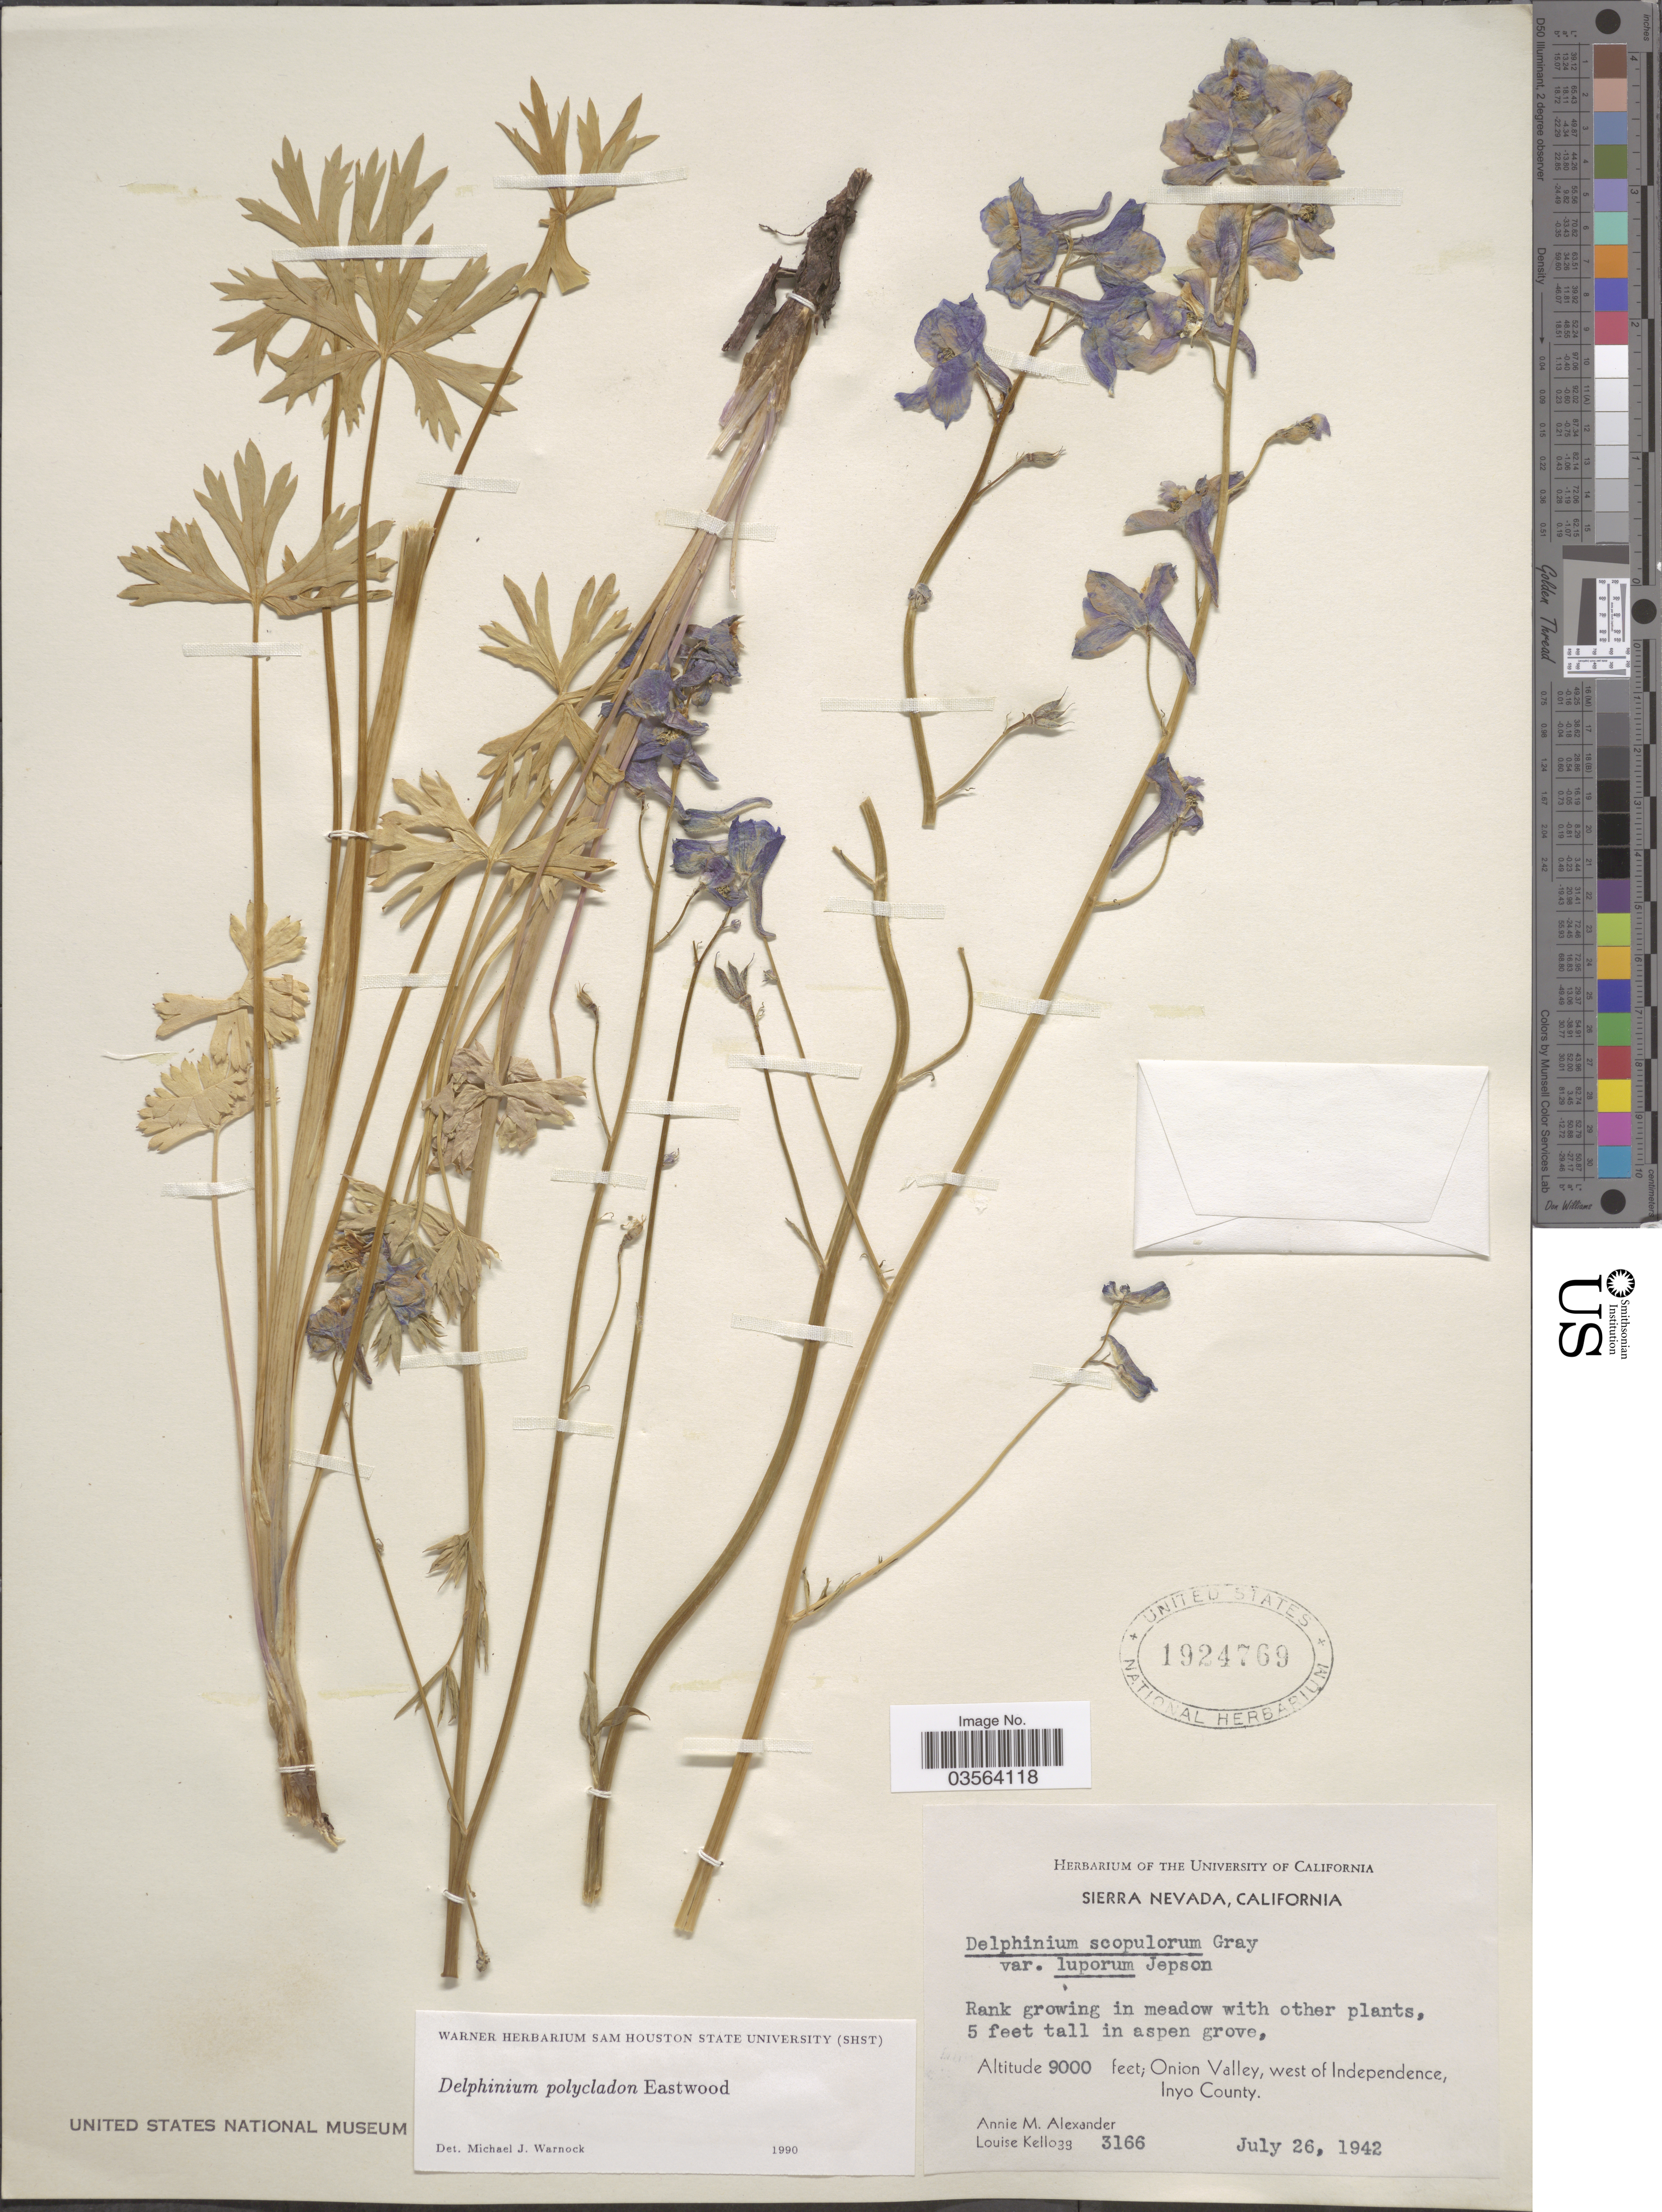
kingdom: Plantae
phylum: Tracheophyta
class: Magnoliopsida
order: Ranunculales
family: Ranunculaceae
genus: Delphinium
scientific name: Delphinium polycladon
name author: Eastw.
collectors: A. M. Alexander & L. Kellogg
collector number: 3166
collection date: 1942-07-26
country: United States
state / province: California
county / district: Inyo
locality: Sierra Nevada. Onion Valley, west of Independence, Inyo County.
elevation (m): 2743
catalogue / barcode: US 1924769